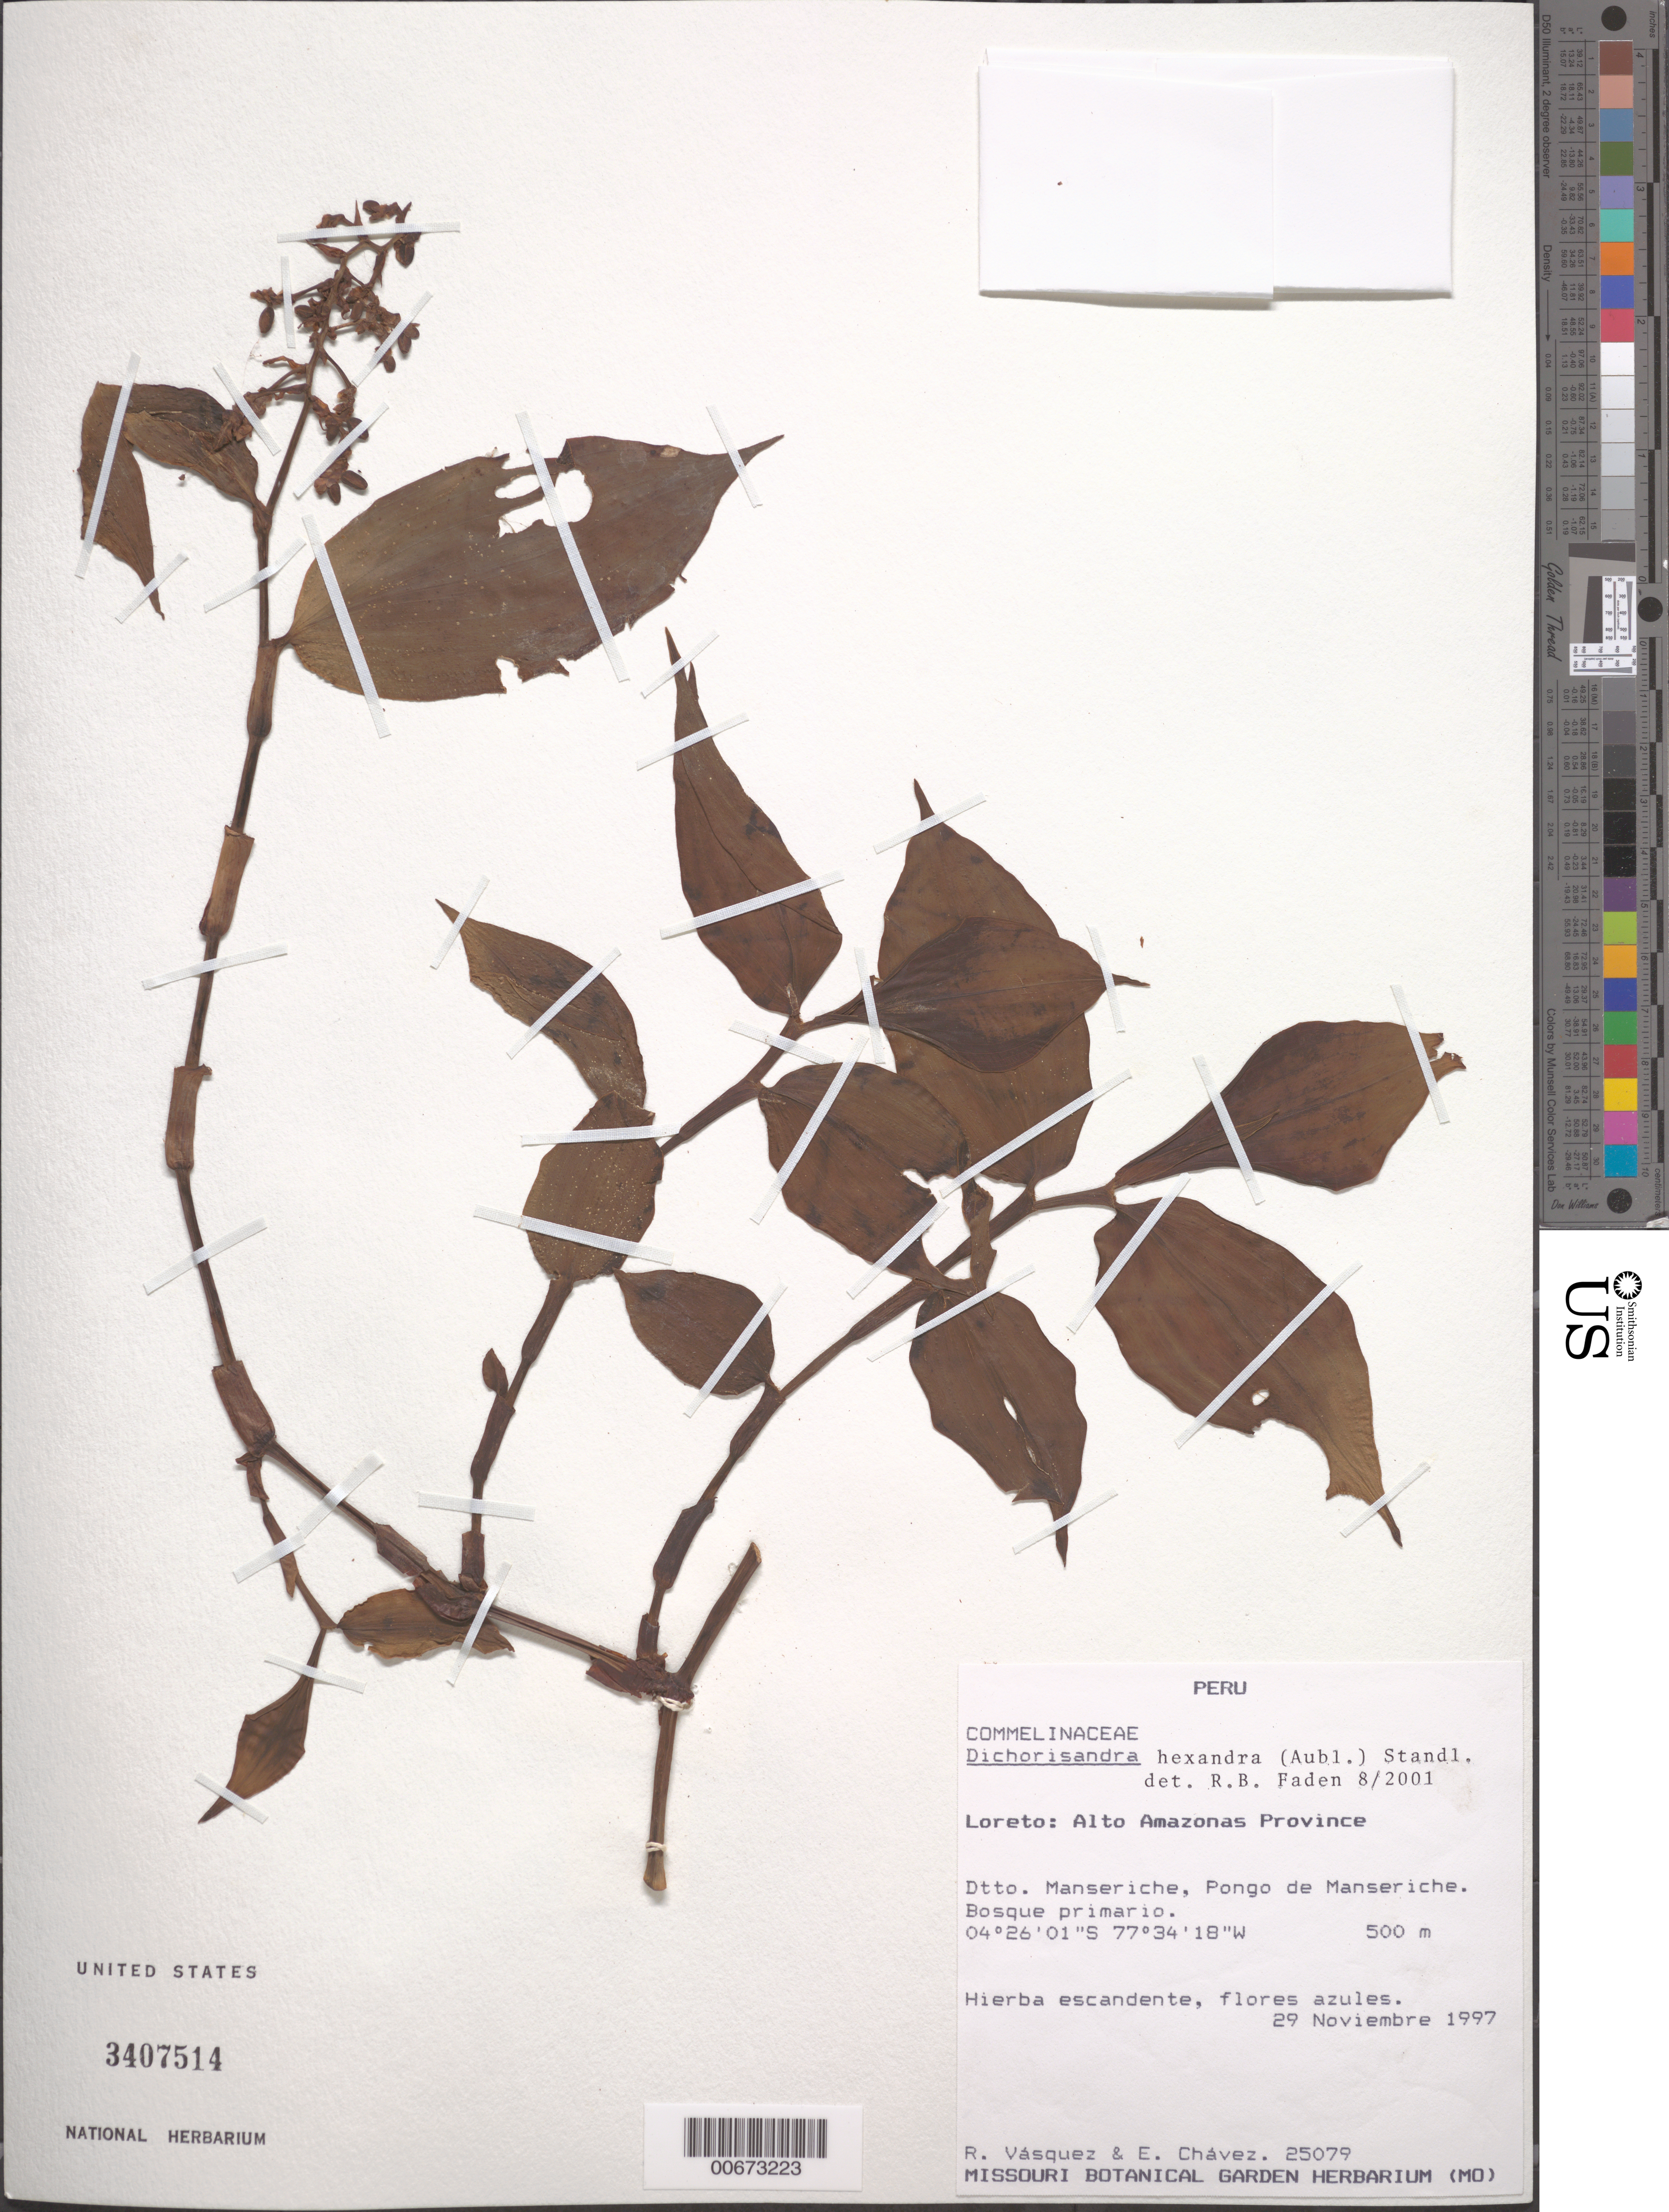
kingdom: Plantae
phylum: Tracheophyta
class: Liliopsida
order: Commelinales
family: Commelinaceae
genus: Dichorisandra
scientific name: Dichorisandra hexandra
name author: (Aubl.) Standl.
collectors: R. Vasquez & E. Chavez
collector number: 25079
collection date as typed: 29 Nov 1997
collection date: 1997-11-29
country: Peru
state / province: Loreto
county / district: Alto Amazonas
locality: Manseriche, Pongo de Manseriche.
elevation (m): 500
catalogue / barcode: US 3407514